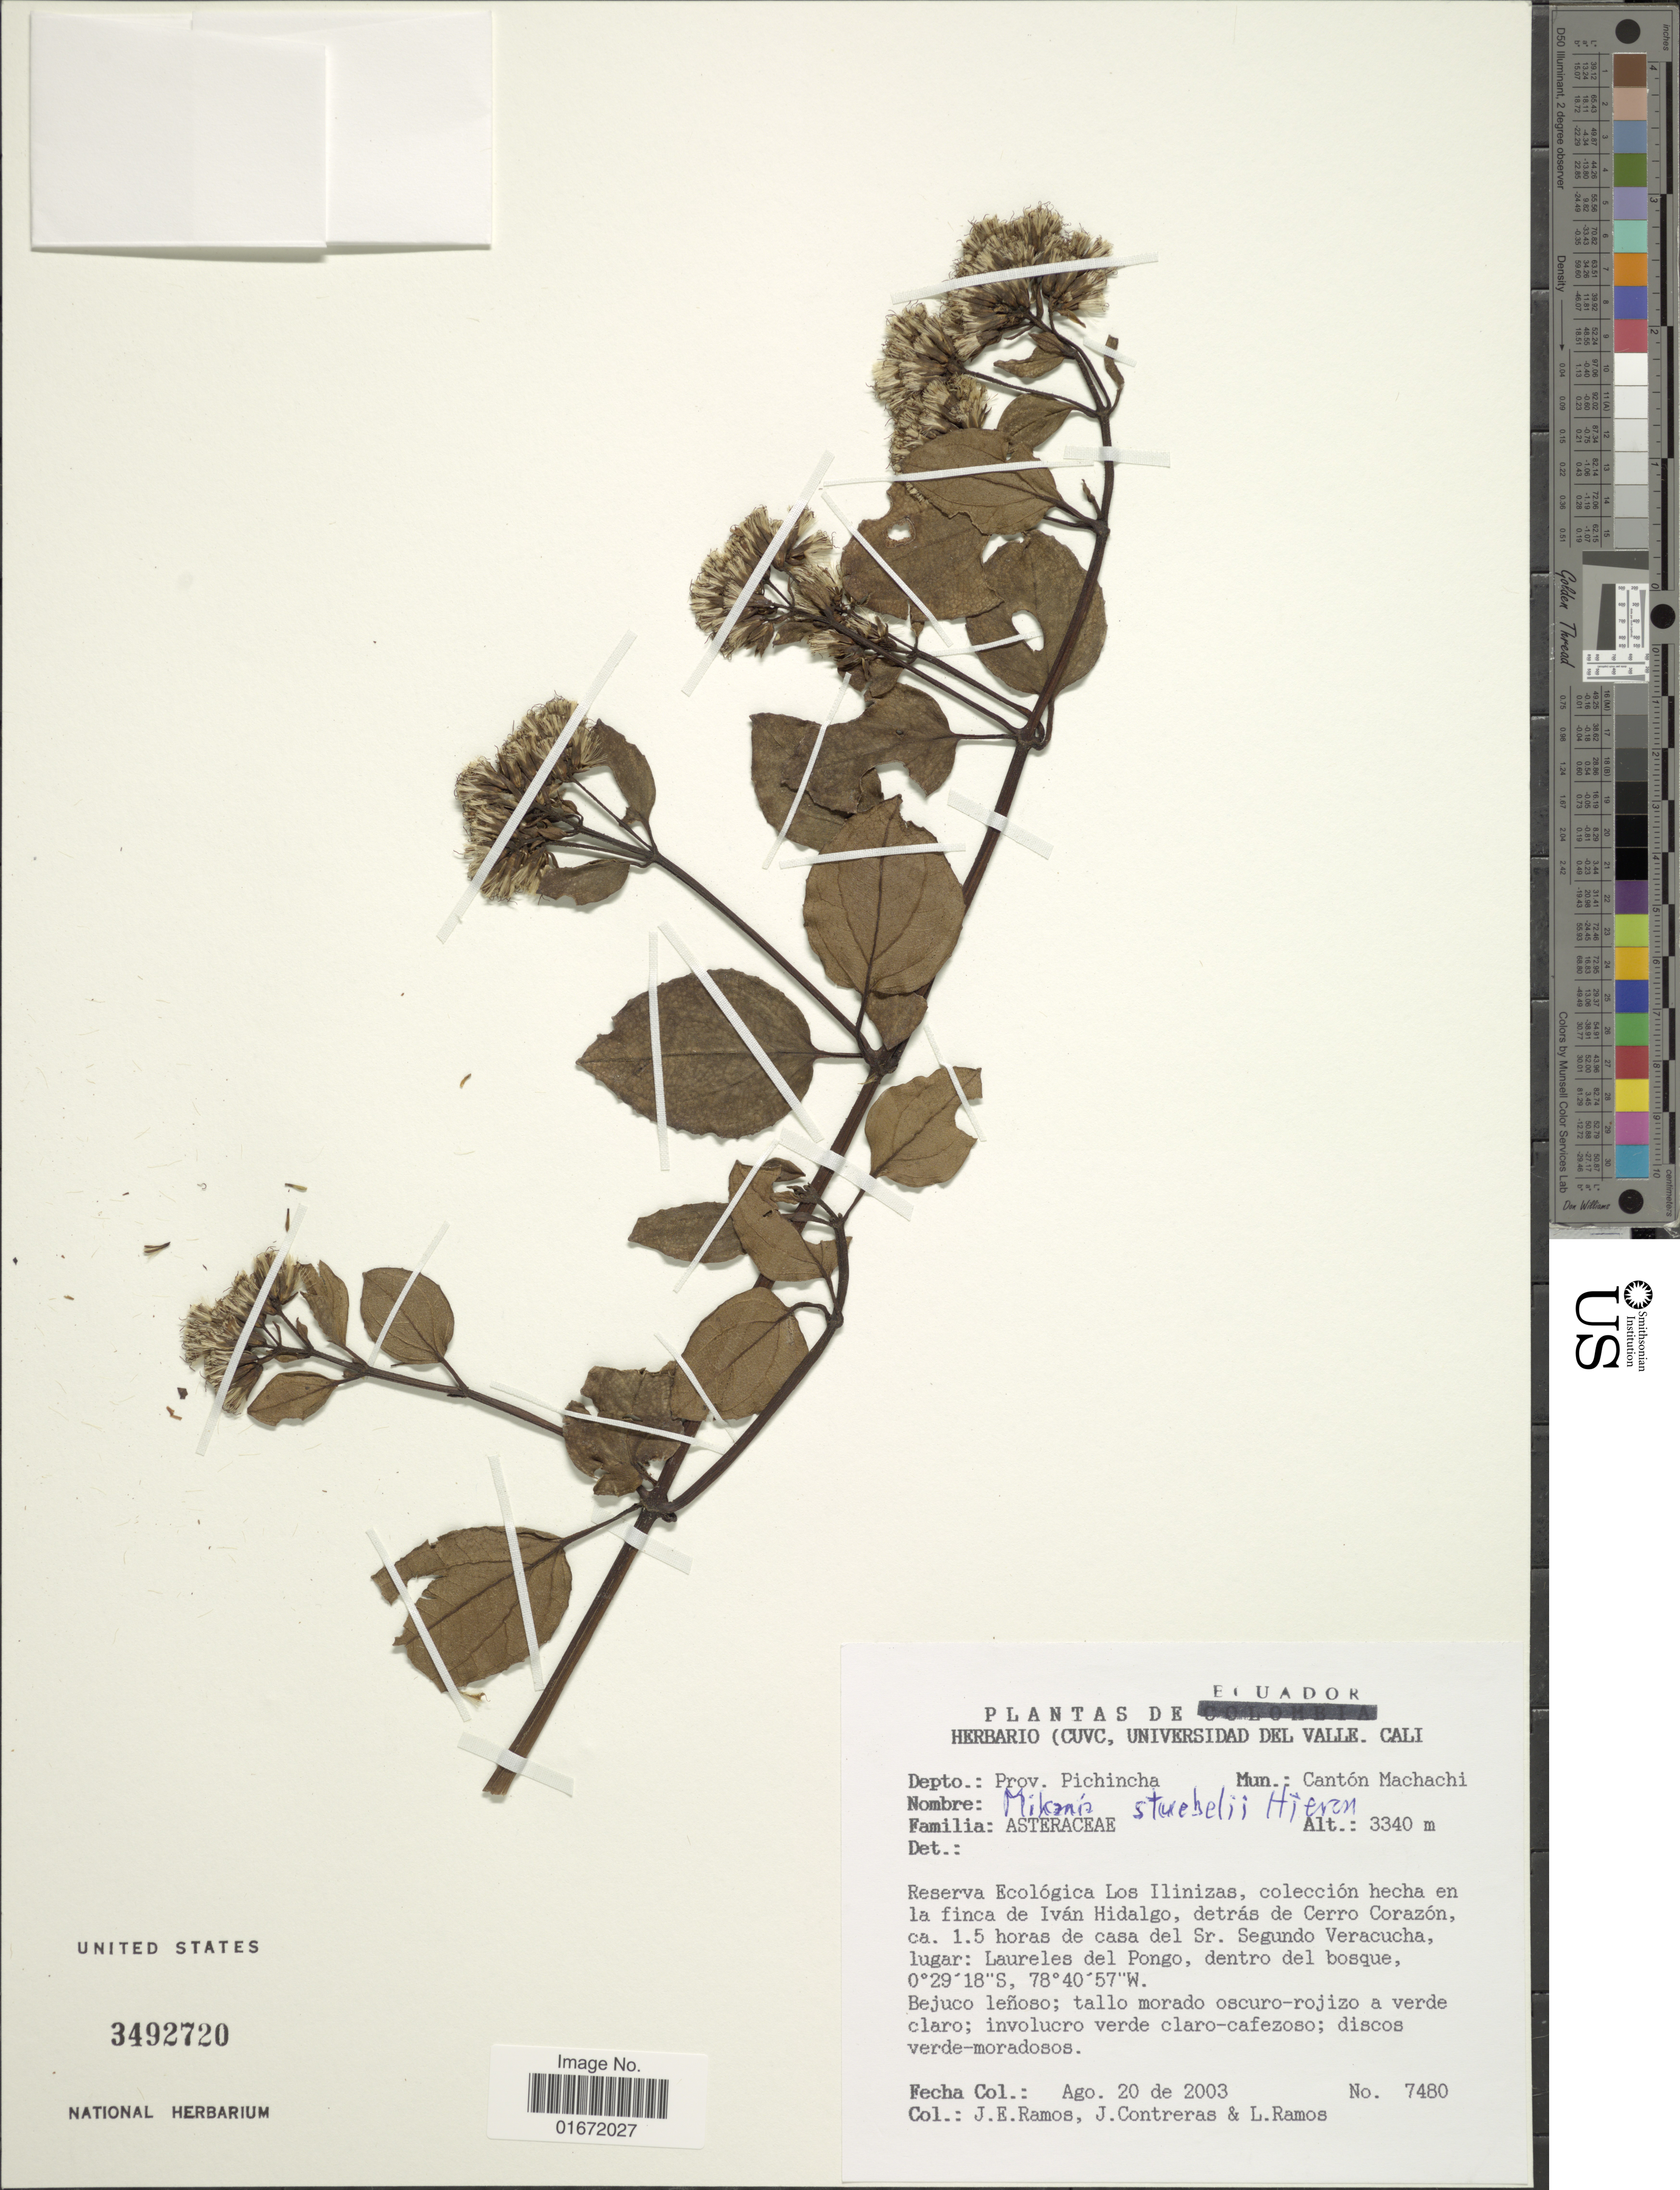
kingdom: Plantae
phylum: Tracheophyta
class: Magnoliopsida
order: Asterales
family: Asteraceae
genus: Mikania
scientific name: Mikania stuebelii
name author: Hieron.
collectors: J. E. Ramos, J. Contreras & L. Ramos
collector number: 7480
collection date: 2003-08-20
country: Ecuador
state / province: Pichincha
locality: Depto.: Prov. Pichincha. Mun.: Cantón Machachi. Reserva Ecológica Los Ilinizas, colección hecha en la finca de Iván Hidalgo, detrás de Cerro Corazón, ca. 1.5 horas de casa del Sr. Segundo Veracucha, lugar: Laureles del Pongo, dentro del bosque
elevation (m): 3340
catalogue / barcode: US 3492720